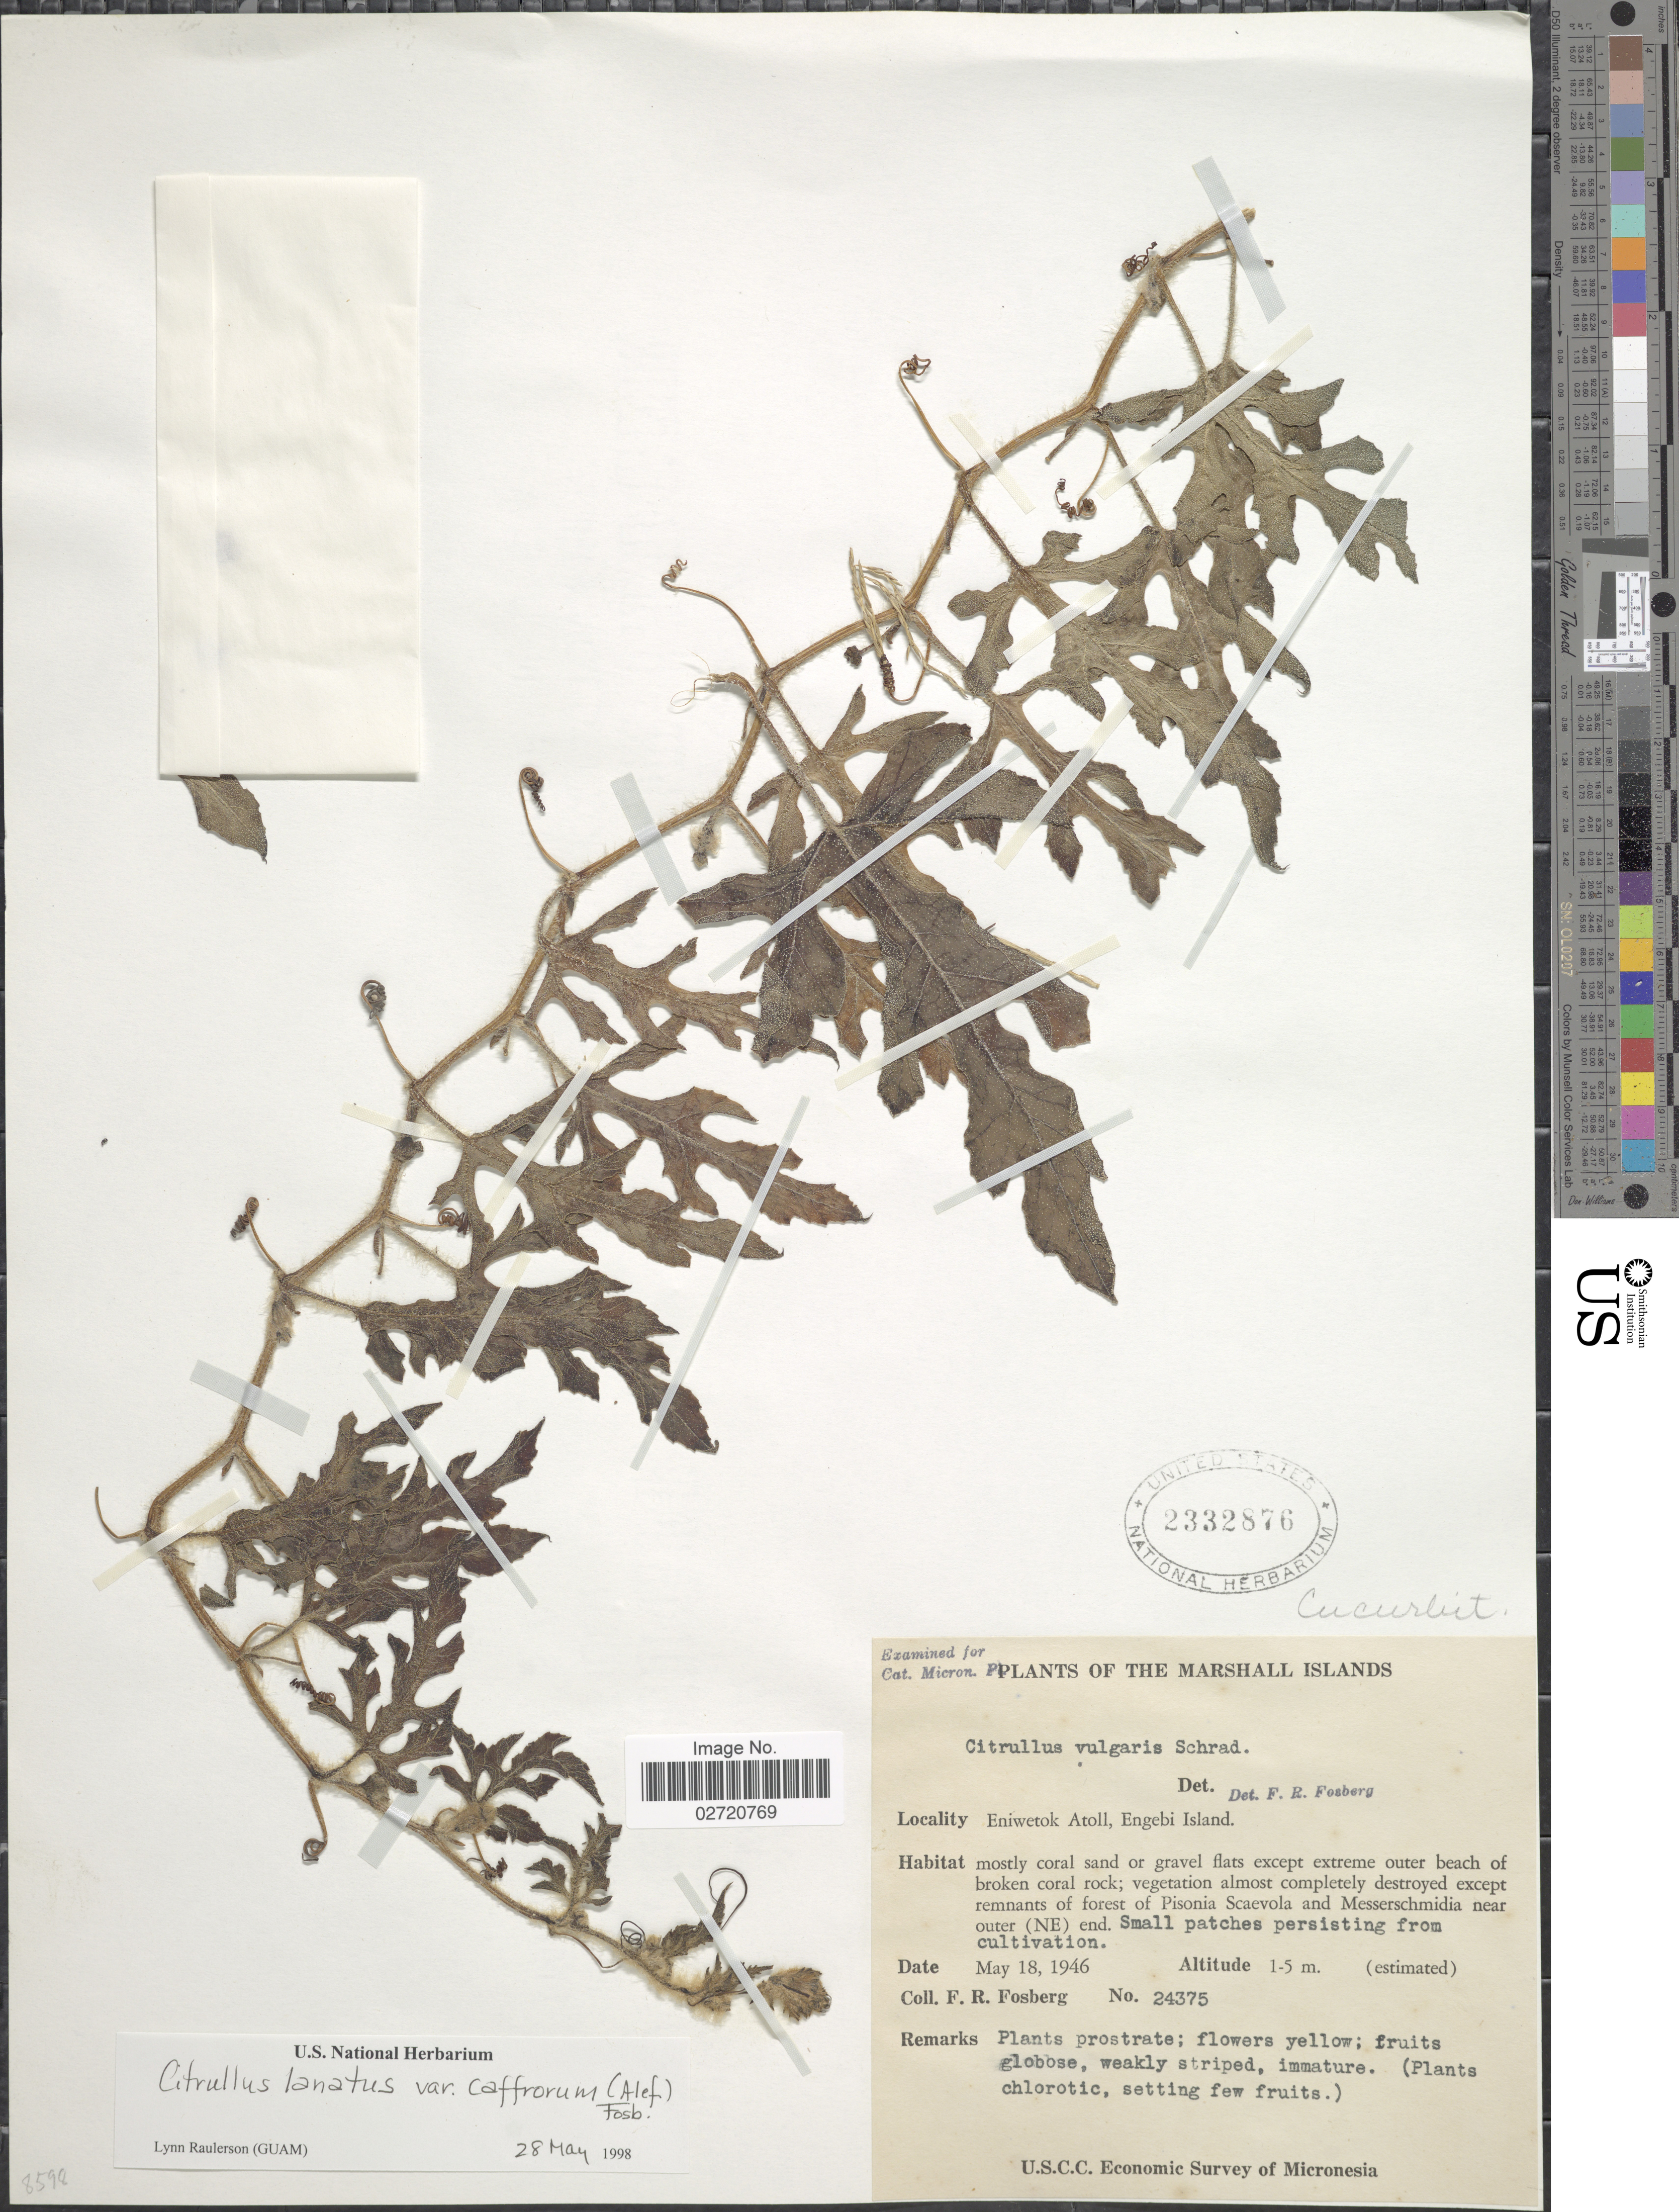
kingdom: Plantae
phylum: Tracheophyta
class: Magnoliopsida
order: Cucurbitales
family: Cucurbitaceae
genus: Citrullus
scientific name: Citrullus lanatus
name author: (Thunb.) Matsum. & Nakai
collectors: F. R. Fosberg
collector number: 24375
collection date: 1946-05-18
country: Marshall Islands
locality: Eniwetok atoll, Engebi Island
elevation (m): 1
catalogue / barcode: US 2332876